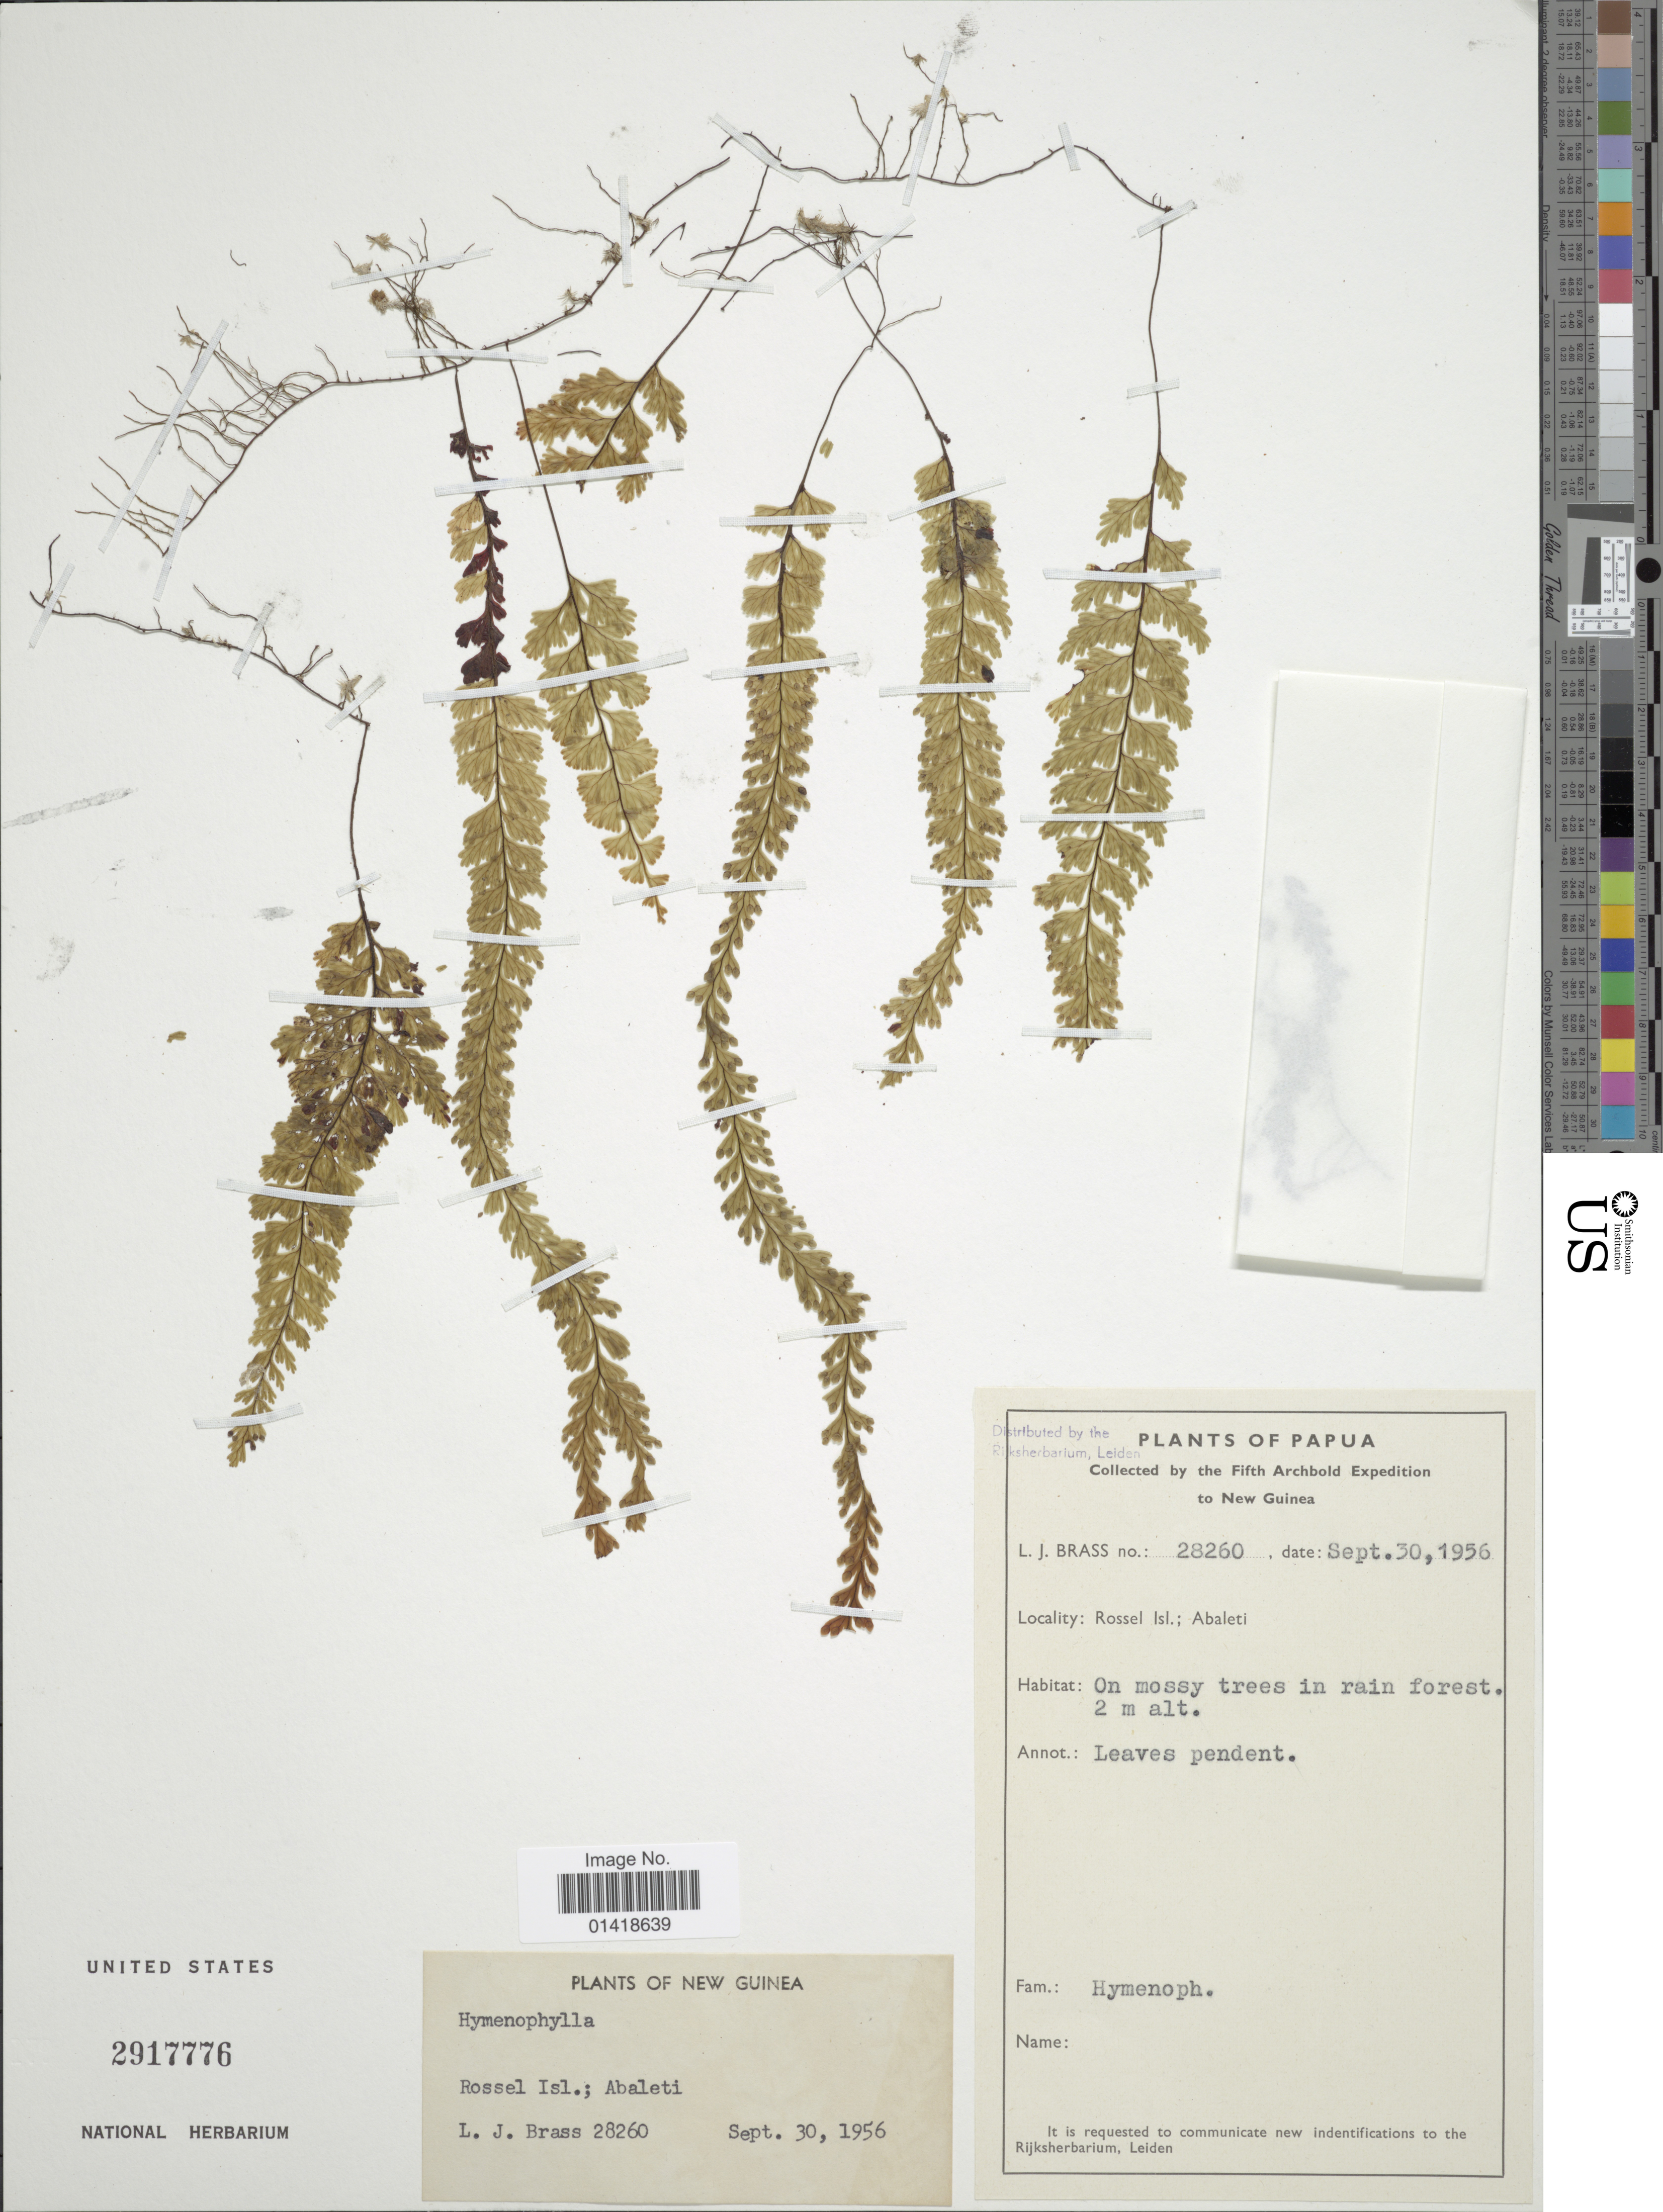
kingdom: Plantae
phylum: Tracheophyta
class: Polypodiopsida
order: Hymenophyllales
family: Hymenophyllaceae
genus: Hymenophyllum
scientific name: Hymenophyllum sp.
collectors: L. J. Brass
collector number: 28260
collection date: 1956-09-30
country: Papua New Guinea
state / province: Milne Bay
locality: New Guinea. Rossel Isl.; Abaleti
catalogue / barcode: US 2917776